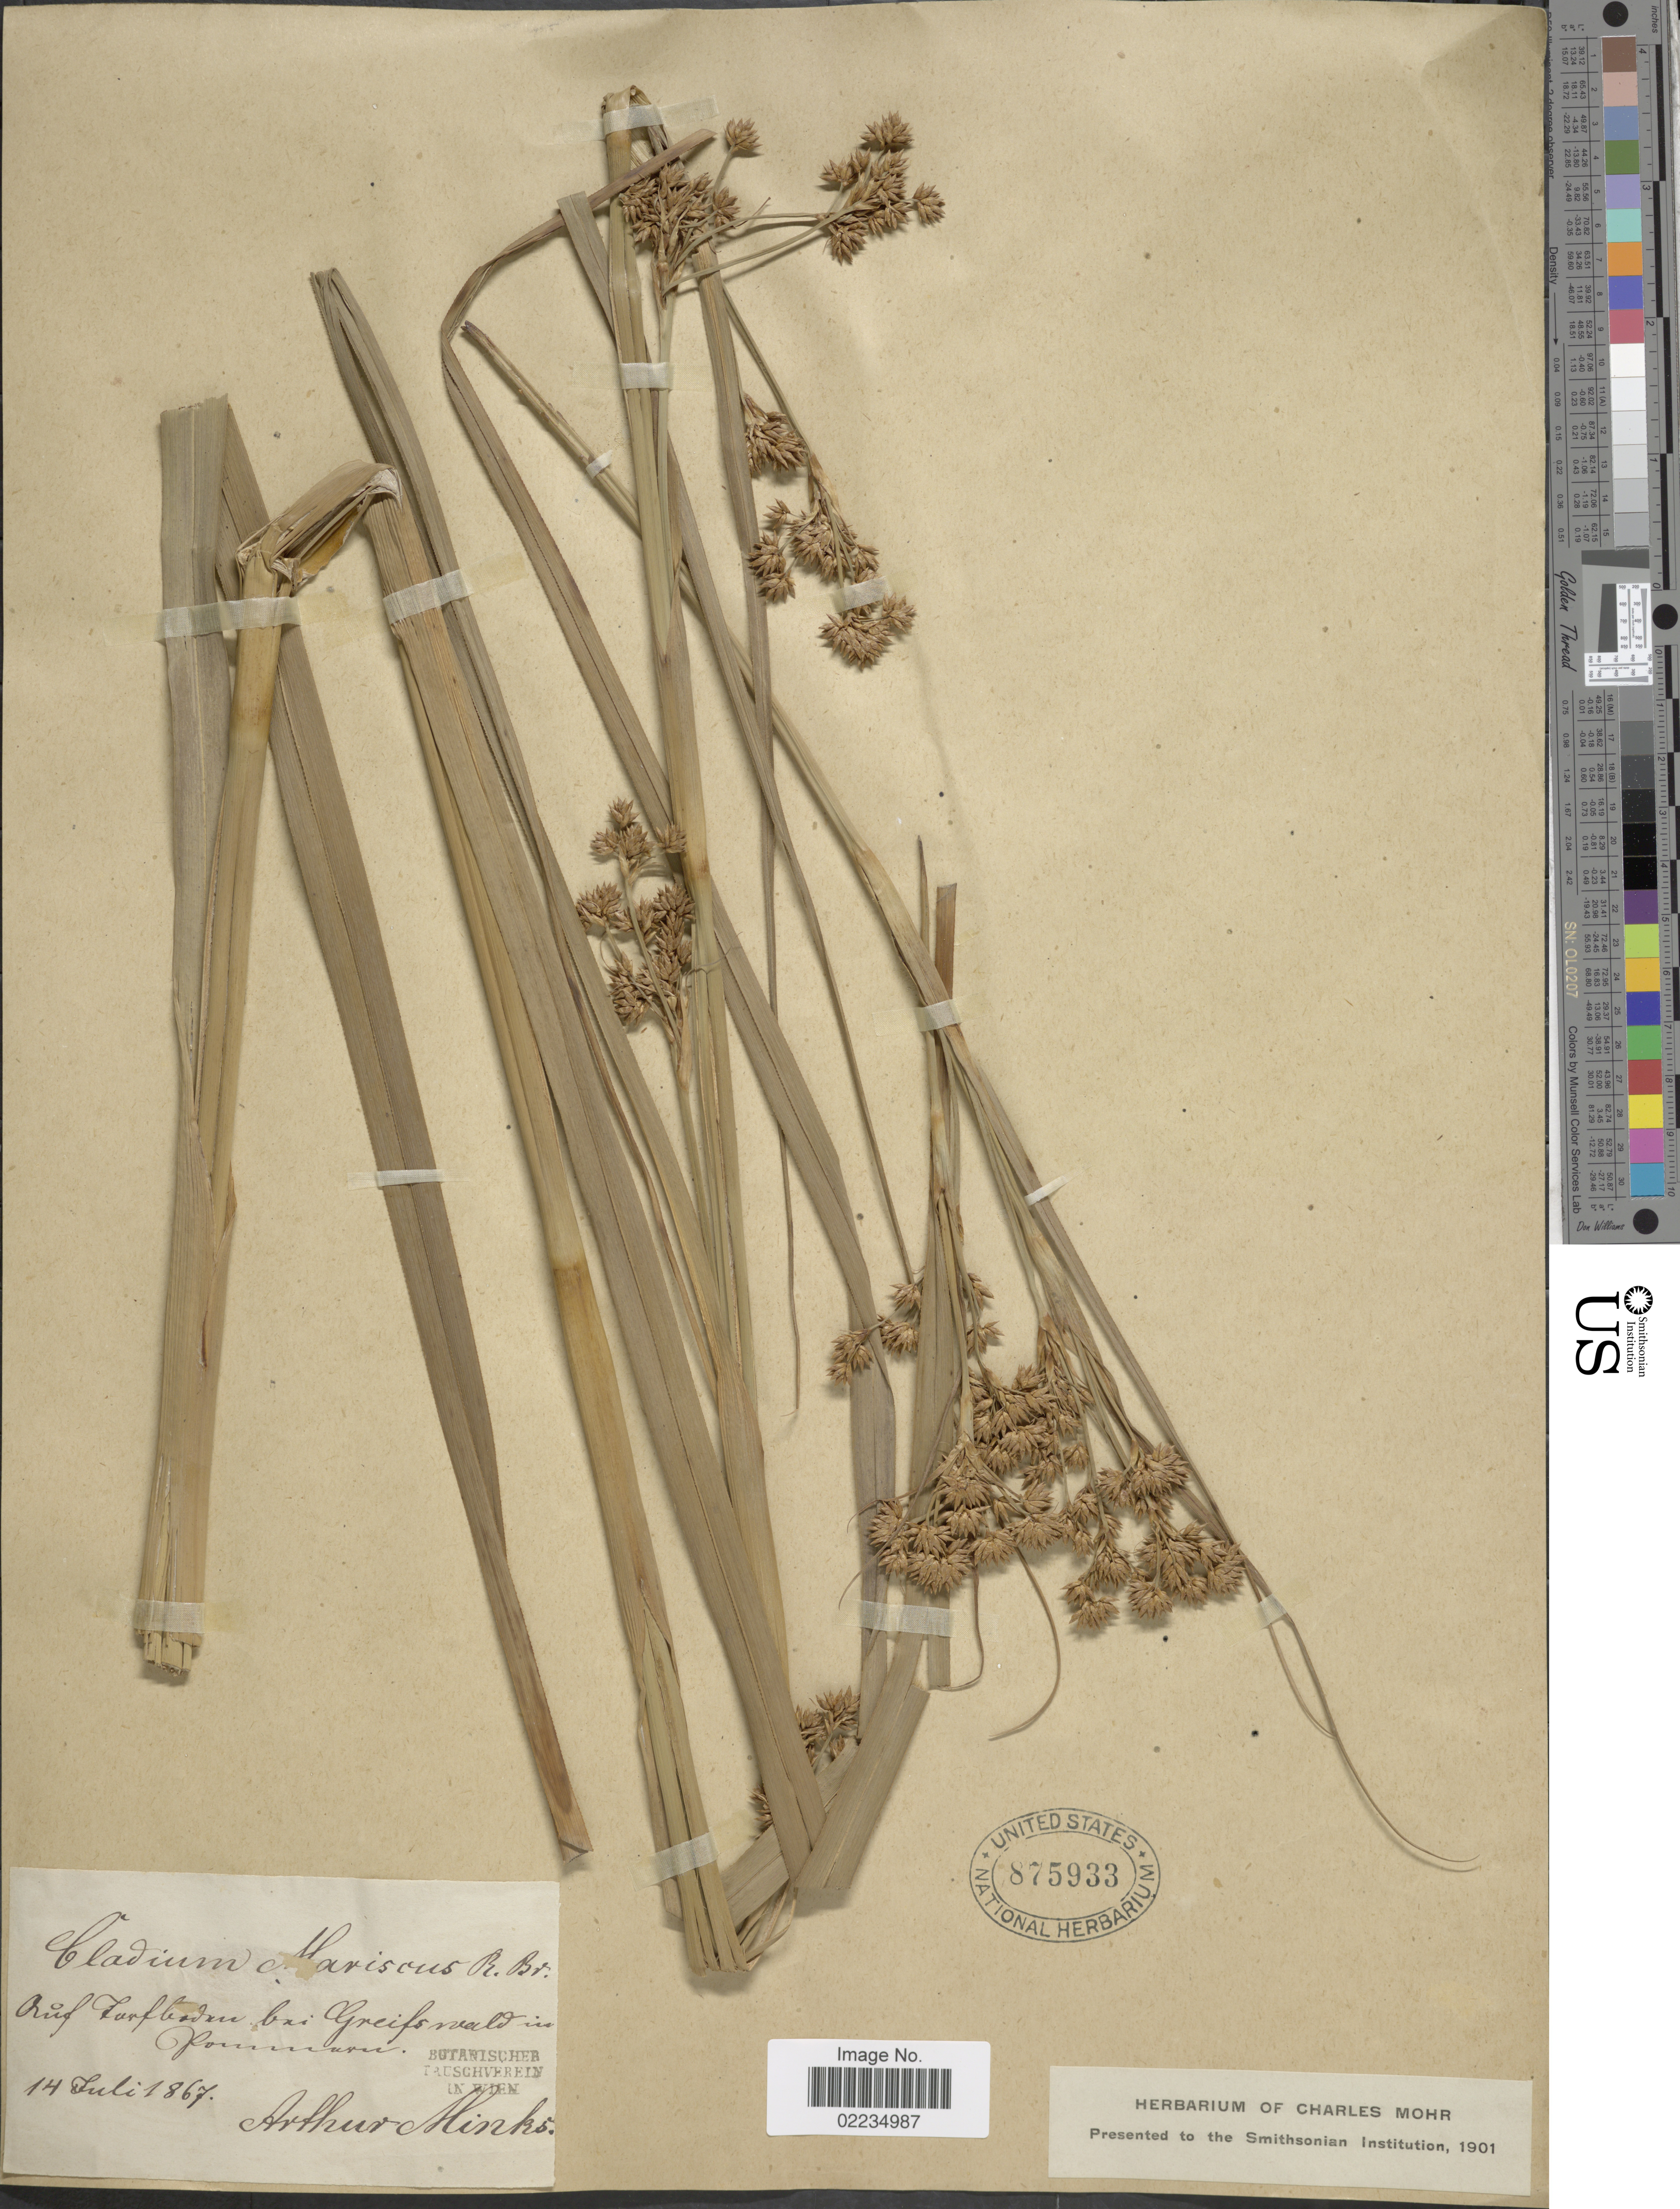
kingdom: Plantae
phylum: Tracheophyta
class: Liliopsida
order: Poales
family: Cyperaceae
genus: Cladium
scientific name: Cladium mariscus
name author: (L.) Pohl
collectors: A. Hinks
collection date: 1867-07-14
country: Germany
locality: Auf Turfbaden bei Greifswald in Formanar [interpreted]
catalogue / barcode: US 875933